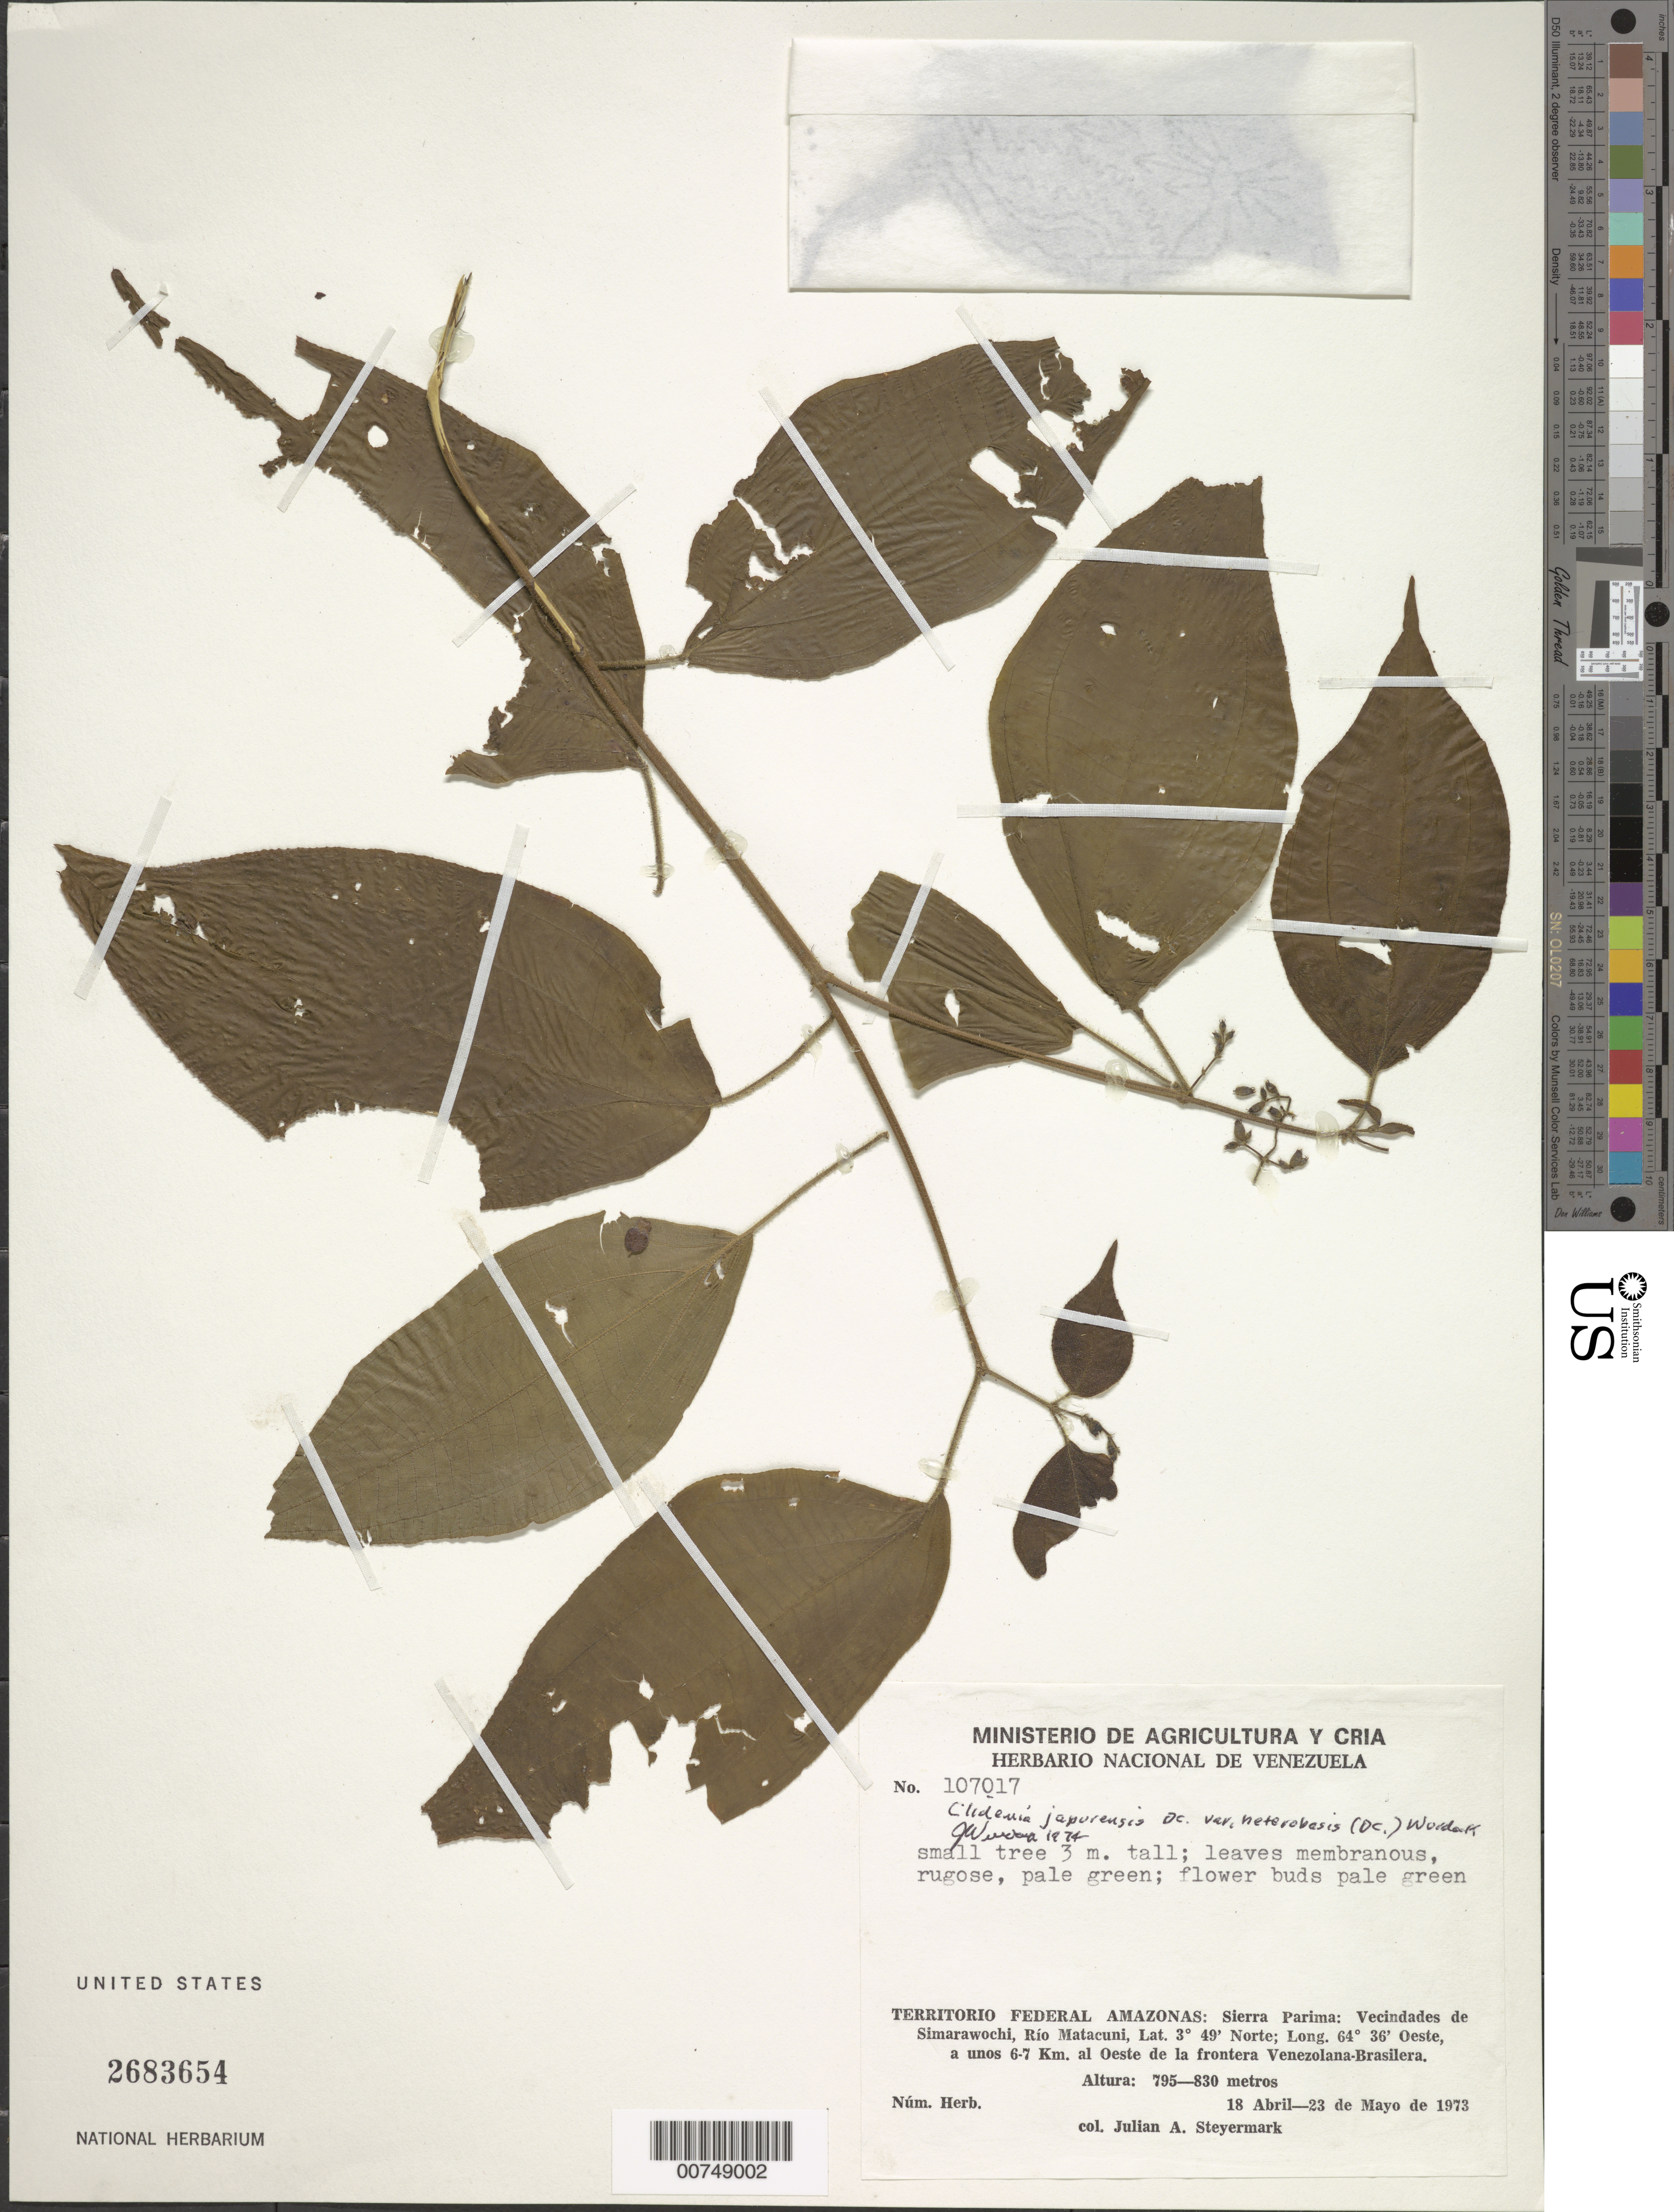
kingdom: Plantae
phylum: Tracheophyta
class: Magnoliopsida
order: Myrtales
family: Melastomataceae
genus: Clidemia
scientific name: Clidemia japurensis var. heterobasis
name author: (DC.) Wurdack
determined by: Wurdack, John J., (US), US (UNITED STATES)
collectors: J. Steyermark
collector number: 107017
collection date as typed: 18-Apr-73 to 23-May-73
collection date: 1973-04-18/1973-05-23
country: Venezuela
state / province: Amazonas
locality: Sierra Parima; vec de Simarawochi, Río Matacuni, a unos 6-7 km al oeste de la frontera Venezolana-Brasilera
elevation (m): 795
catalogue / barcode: US 2683654